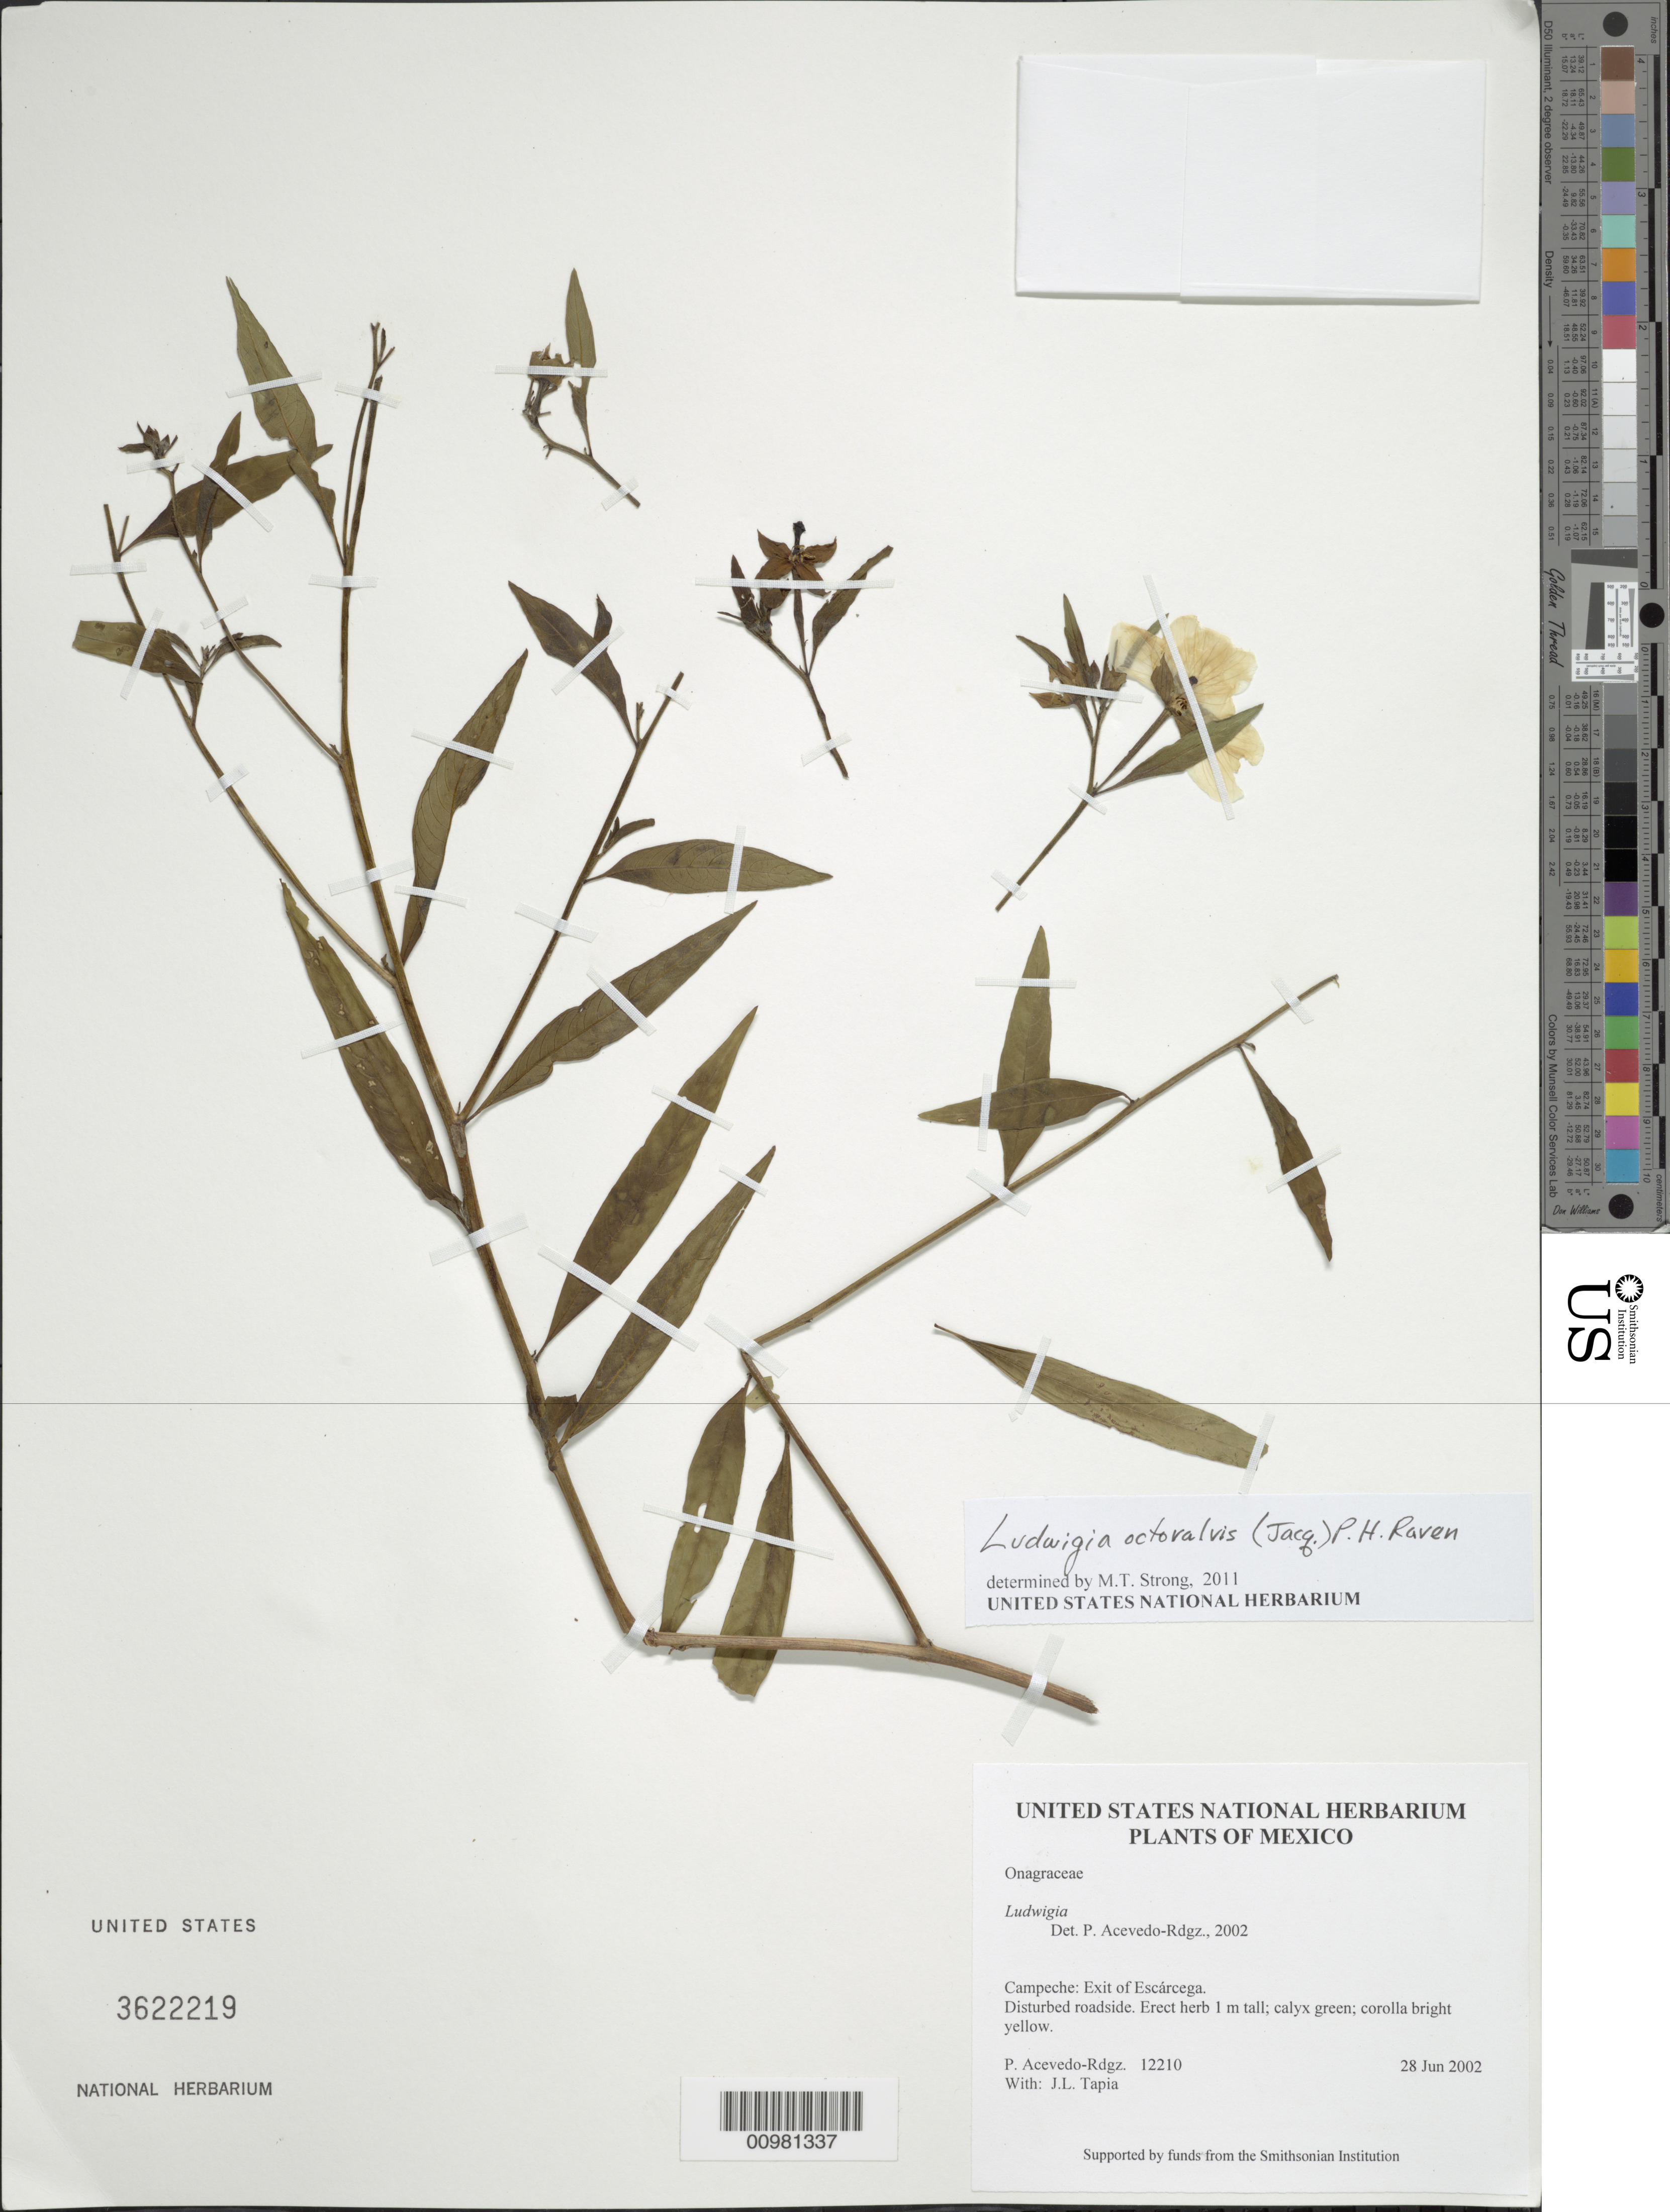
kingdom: Plantae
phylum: Tracheophyta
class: Magnoliopsida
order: Myrtales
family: Onagraceae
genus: Ludwigia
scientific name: Ludwigia octovalvis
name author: (Jacq.) P.H. Raven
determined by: Strong, M. T., (US), Smithsonian Institution - National Museum of Natural History (UNITED STATES)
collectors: P. Acevedo-Rodr. & J. L. Tapia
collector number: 12210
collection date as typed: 28 Jun 2002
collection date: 2002-06-28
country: Mexico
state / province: Campeche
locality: Campeche: Exit of Escárcega.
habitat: Disturbed roadside.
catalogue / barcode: US 3622219